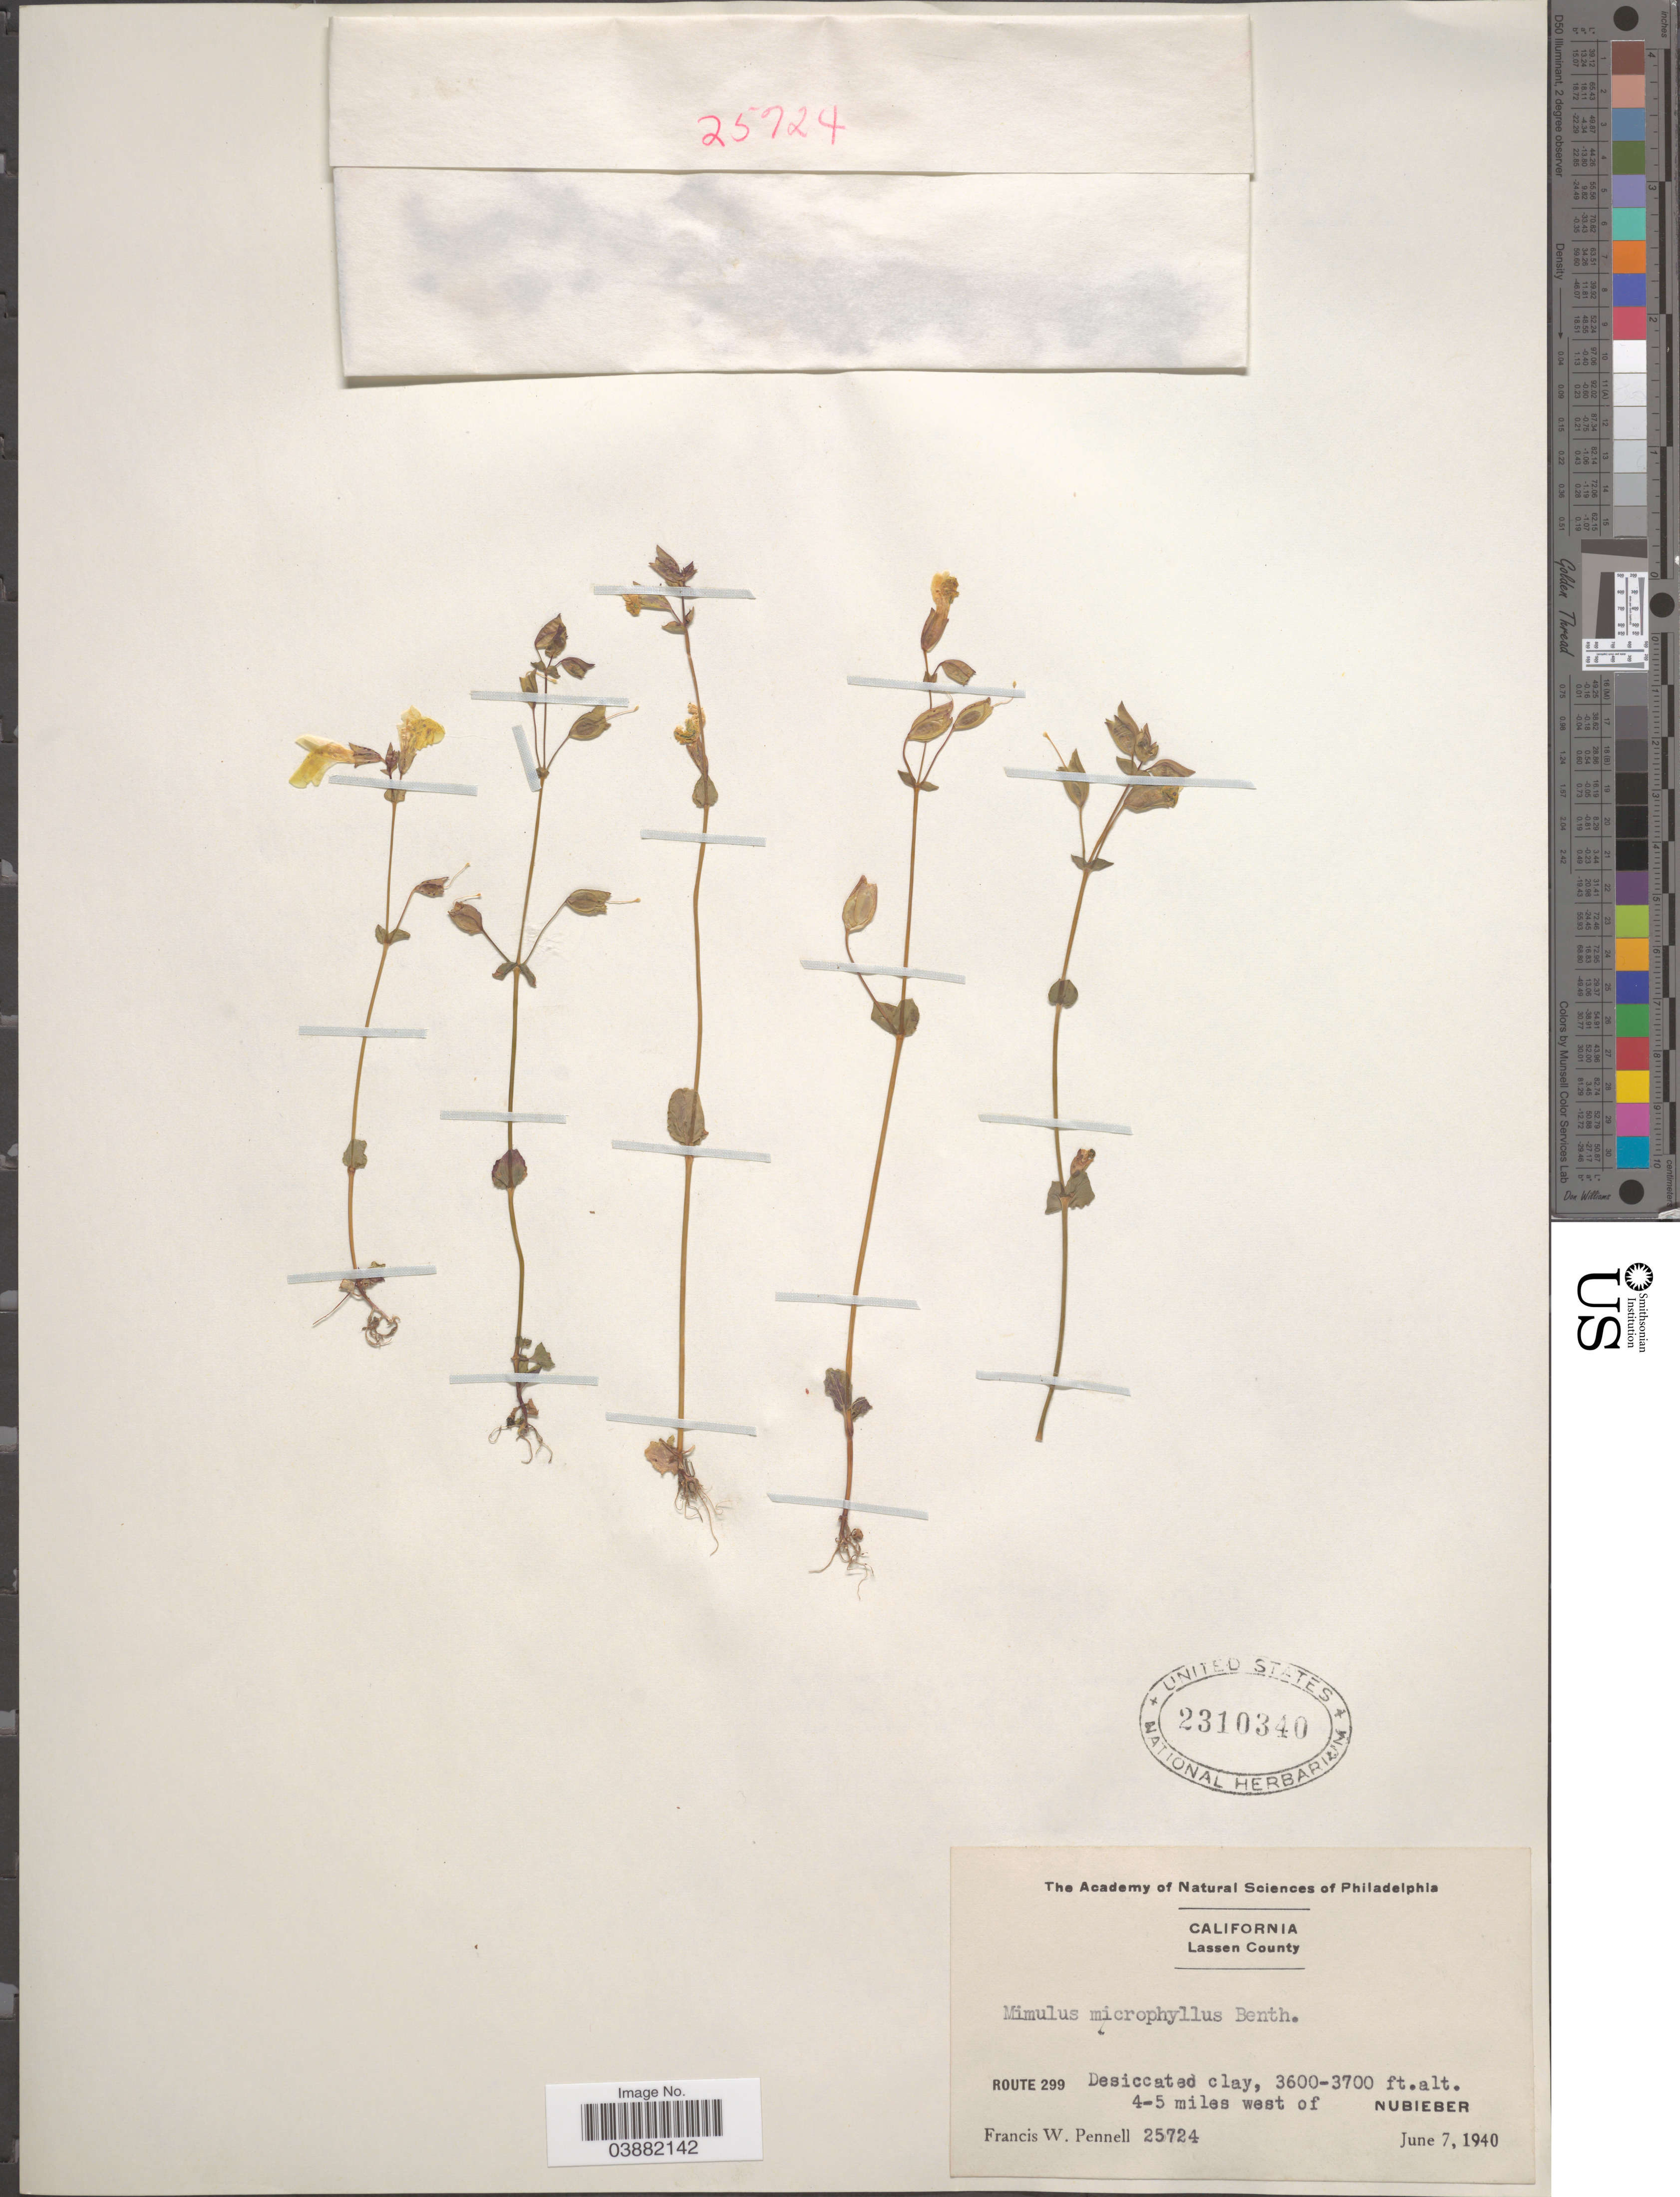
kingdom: Plantae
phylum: Tracheophyta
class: Magnoliopsida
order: Lamiales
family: Phrymaceae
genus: Mimulus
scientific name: Mimulus microphyllus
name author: Benth.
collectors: F. W. Pennell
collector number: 25724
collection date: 1940-06-07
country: United States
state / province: California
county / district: Lassen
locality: Lassen County. Route 299. 4-5 miles west of Nubieber.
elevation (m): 1097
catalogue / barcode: US 2310340